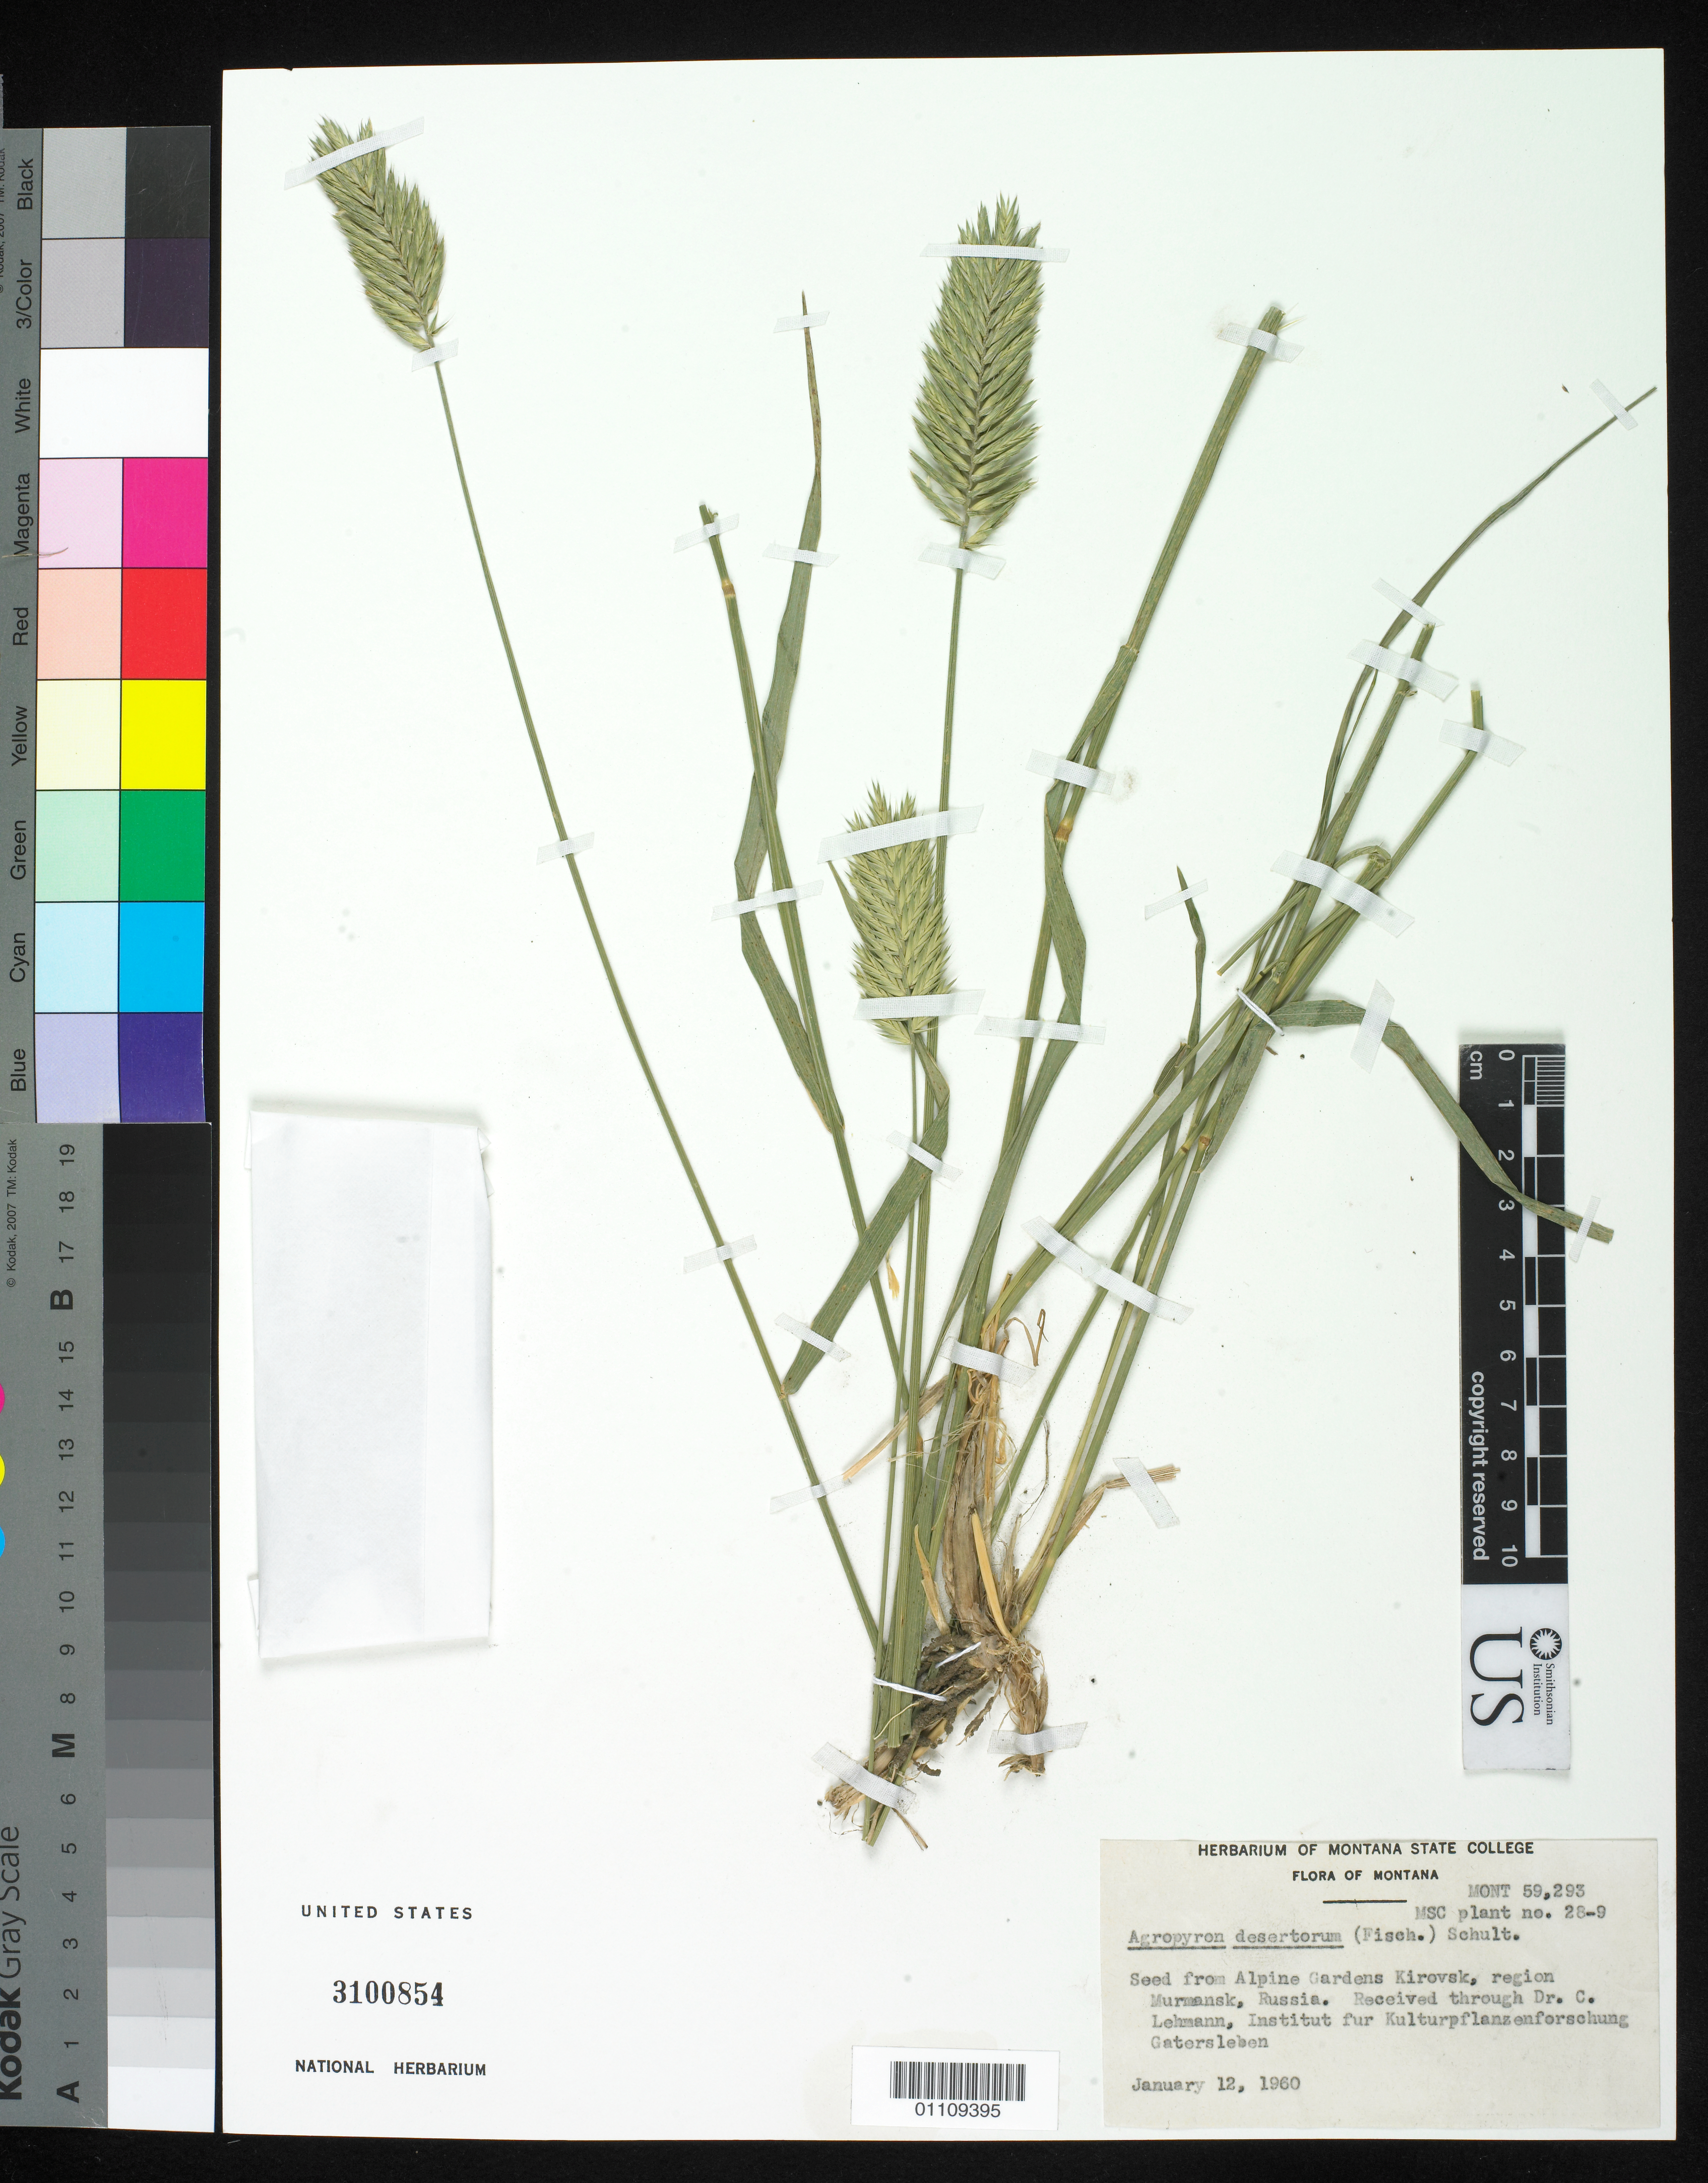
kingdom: Plantae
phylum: Tracheophyta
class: Liliopsida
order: Poales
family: Poaceae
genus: Agropyron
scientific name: Agropyron desertorum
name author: (Fisch. ex Link) Schult.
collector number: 59293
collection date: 1960-01-12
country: United States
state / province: Montana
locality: Montana State College.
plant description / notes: Seed from Apline Gardens Kirovsk, region Murmansk, Russia. Received from Dr. C. Lehmann.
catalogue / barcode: US 3100854